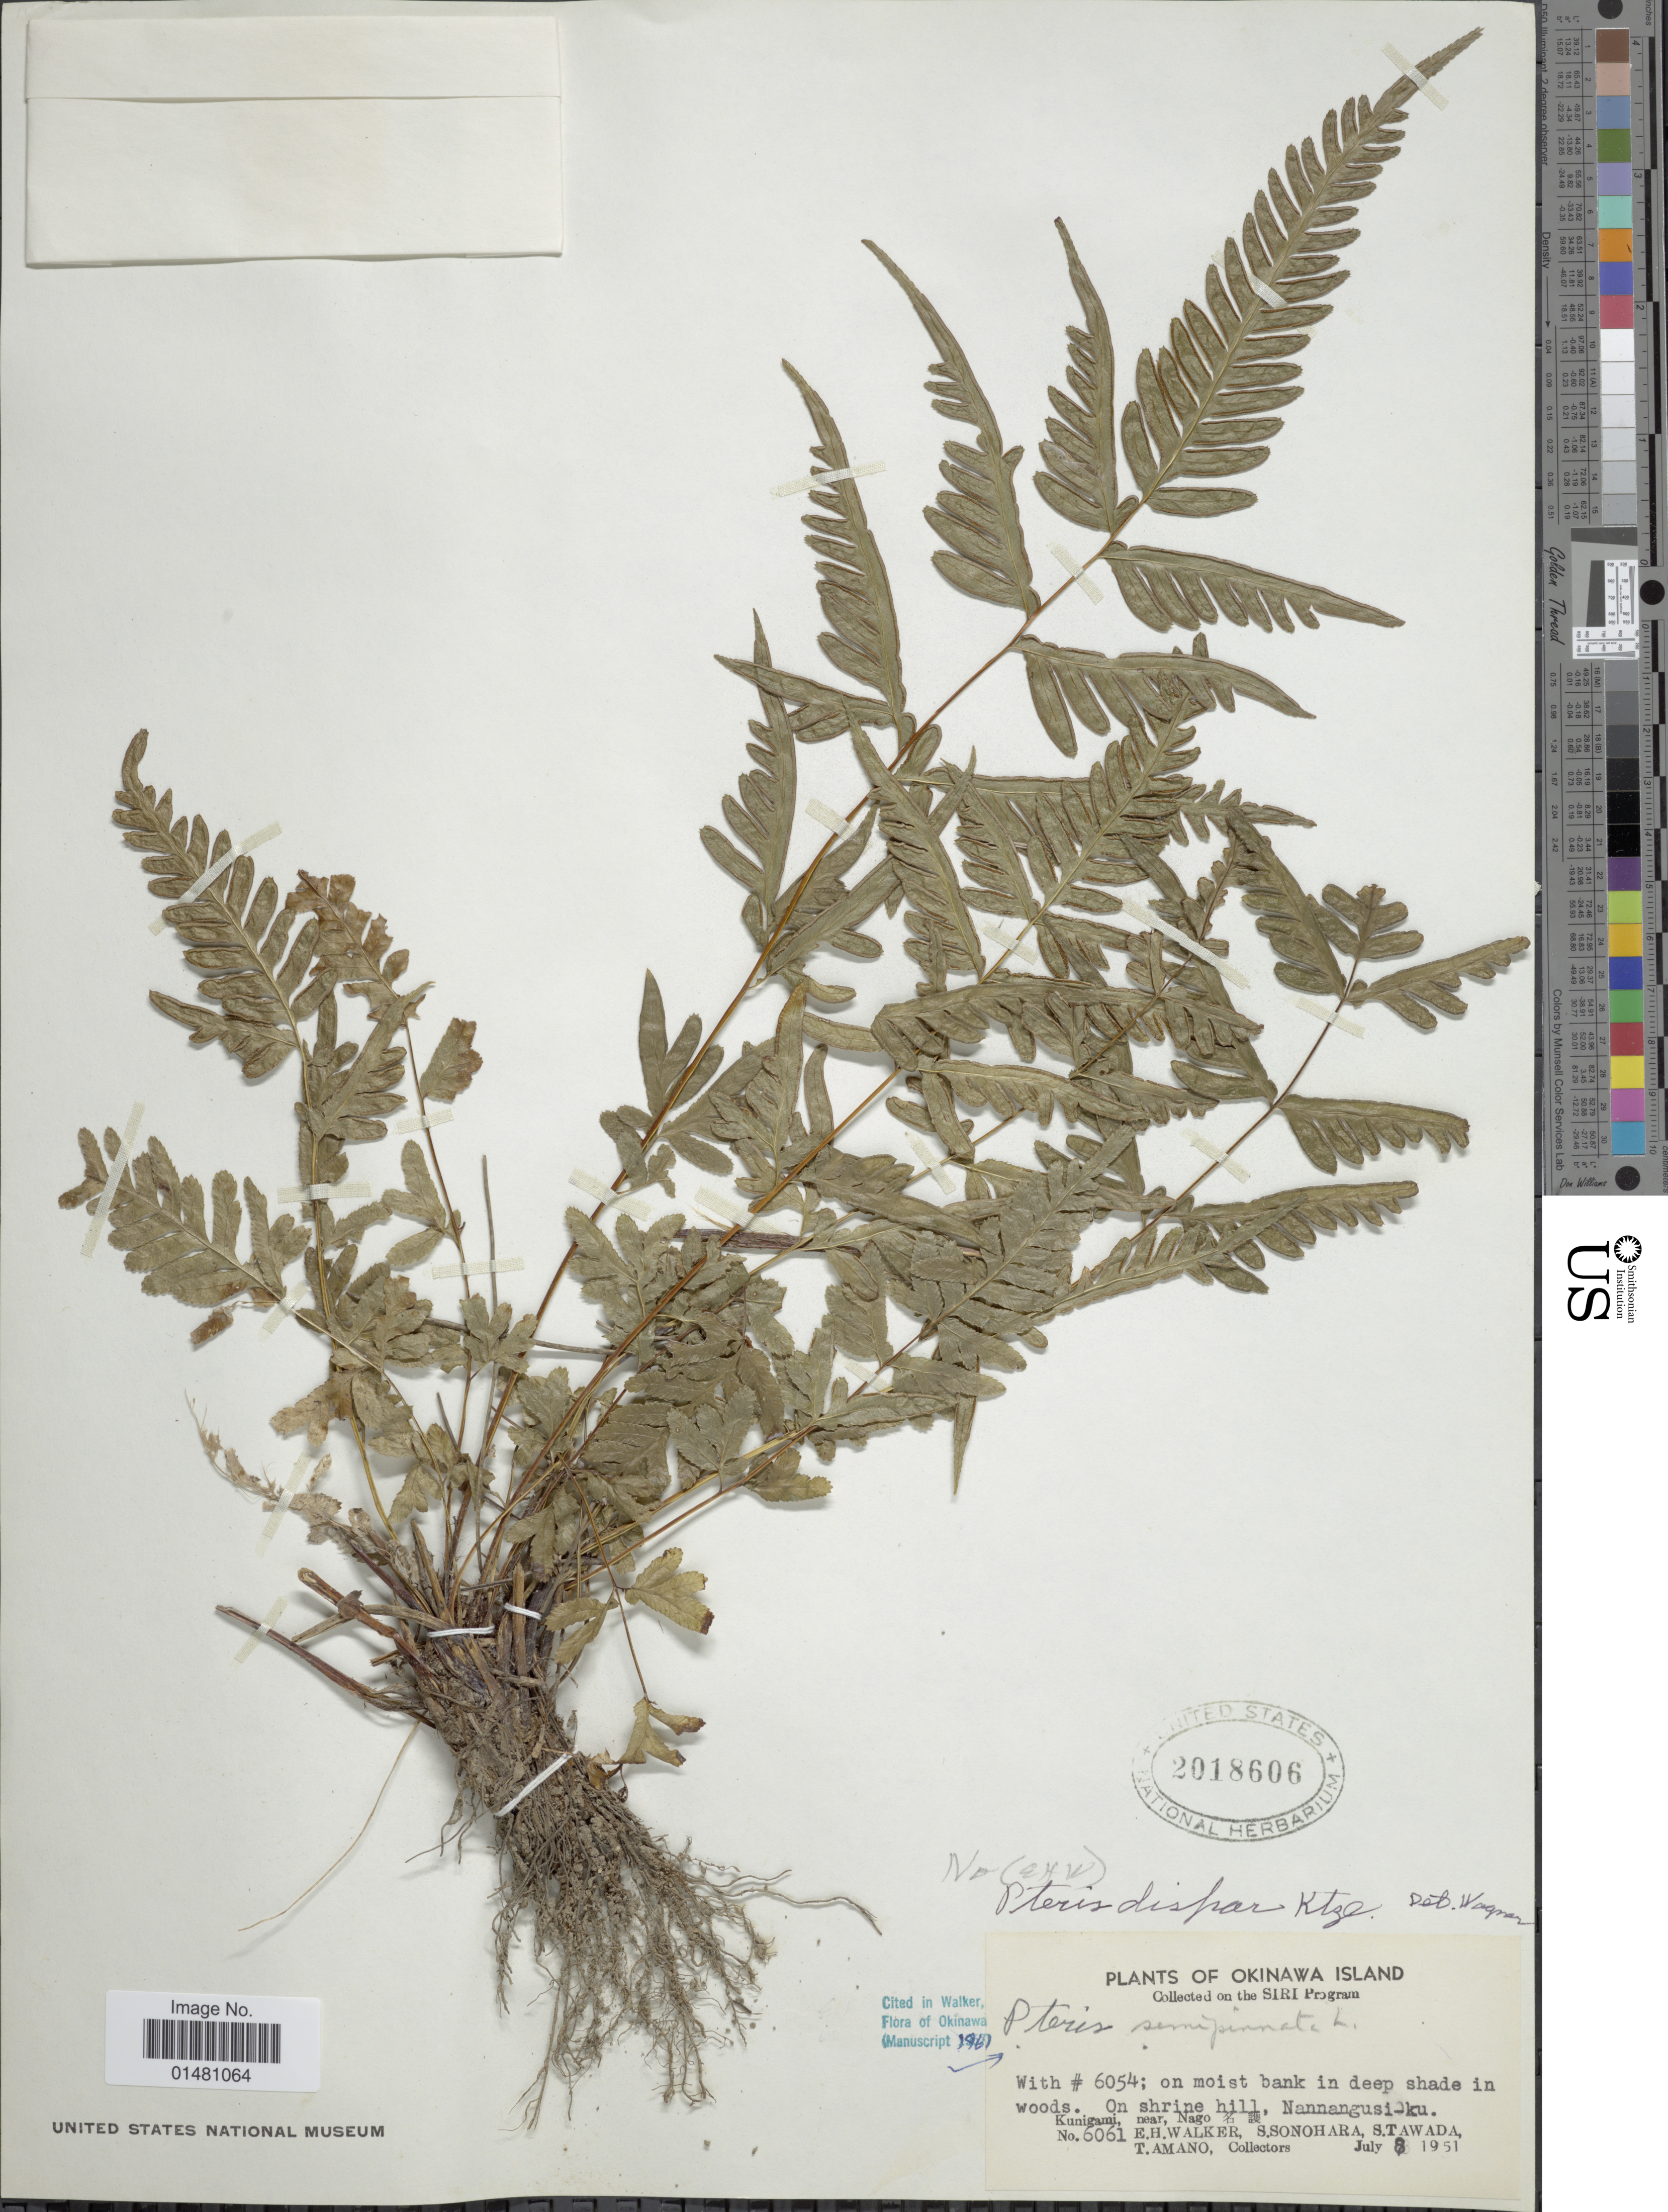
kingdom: Plantae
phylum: Tracheophyta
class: Polypodiopsida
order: Polypodiales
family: Pteridaceae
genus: Pteris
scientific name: Pteris semipinnata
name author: L.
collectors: E. H. Walker, S. Sonohara, S. Tawada & T. Amano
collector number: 6061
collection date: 1951-07-08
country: Japan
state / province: Okinawa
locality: Okinawa Island, On shrine hill, Nannangusi-ku, Kunigami, near Nago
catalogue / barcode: US 2018606